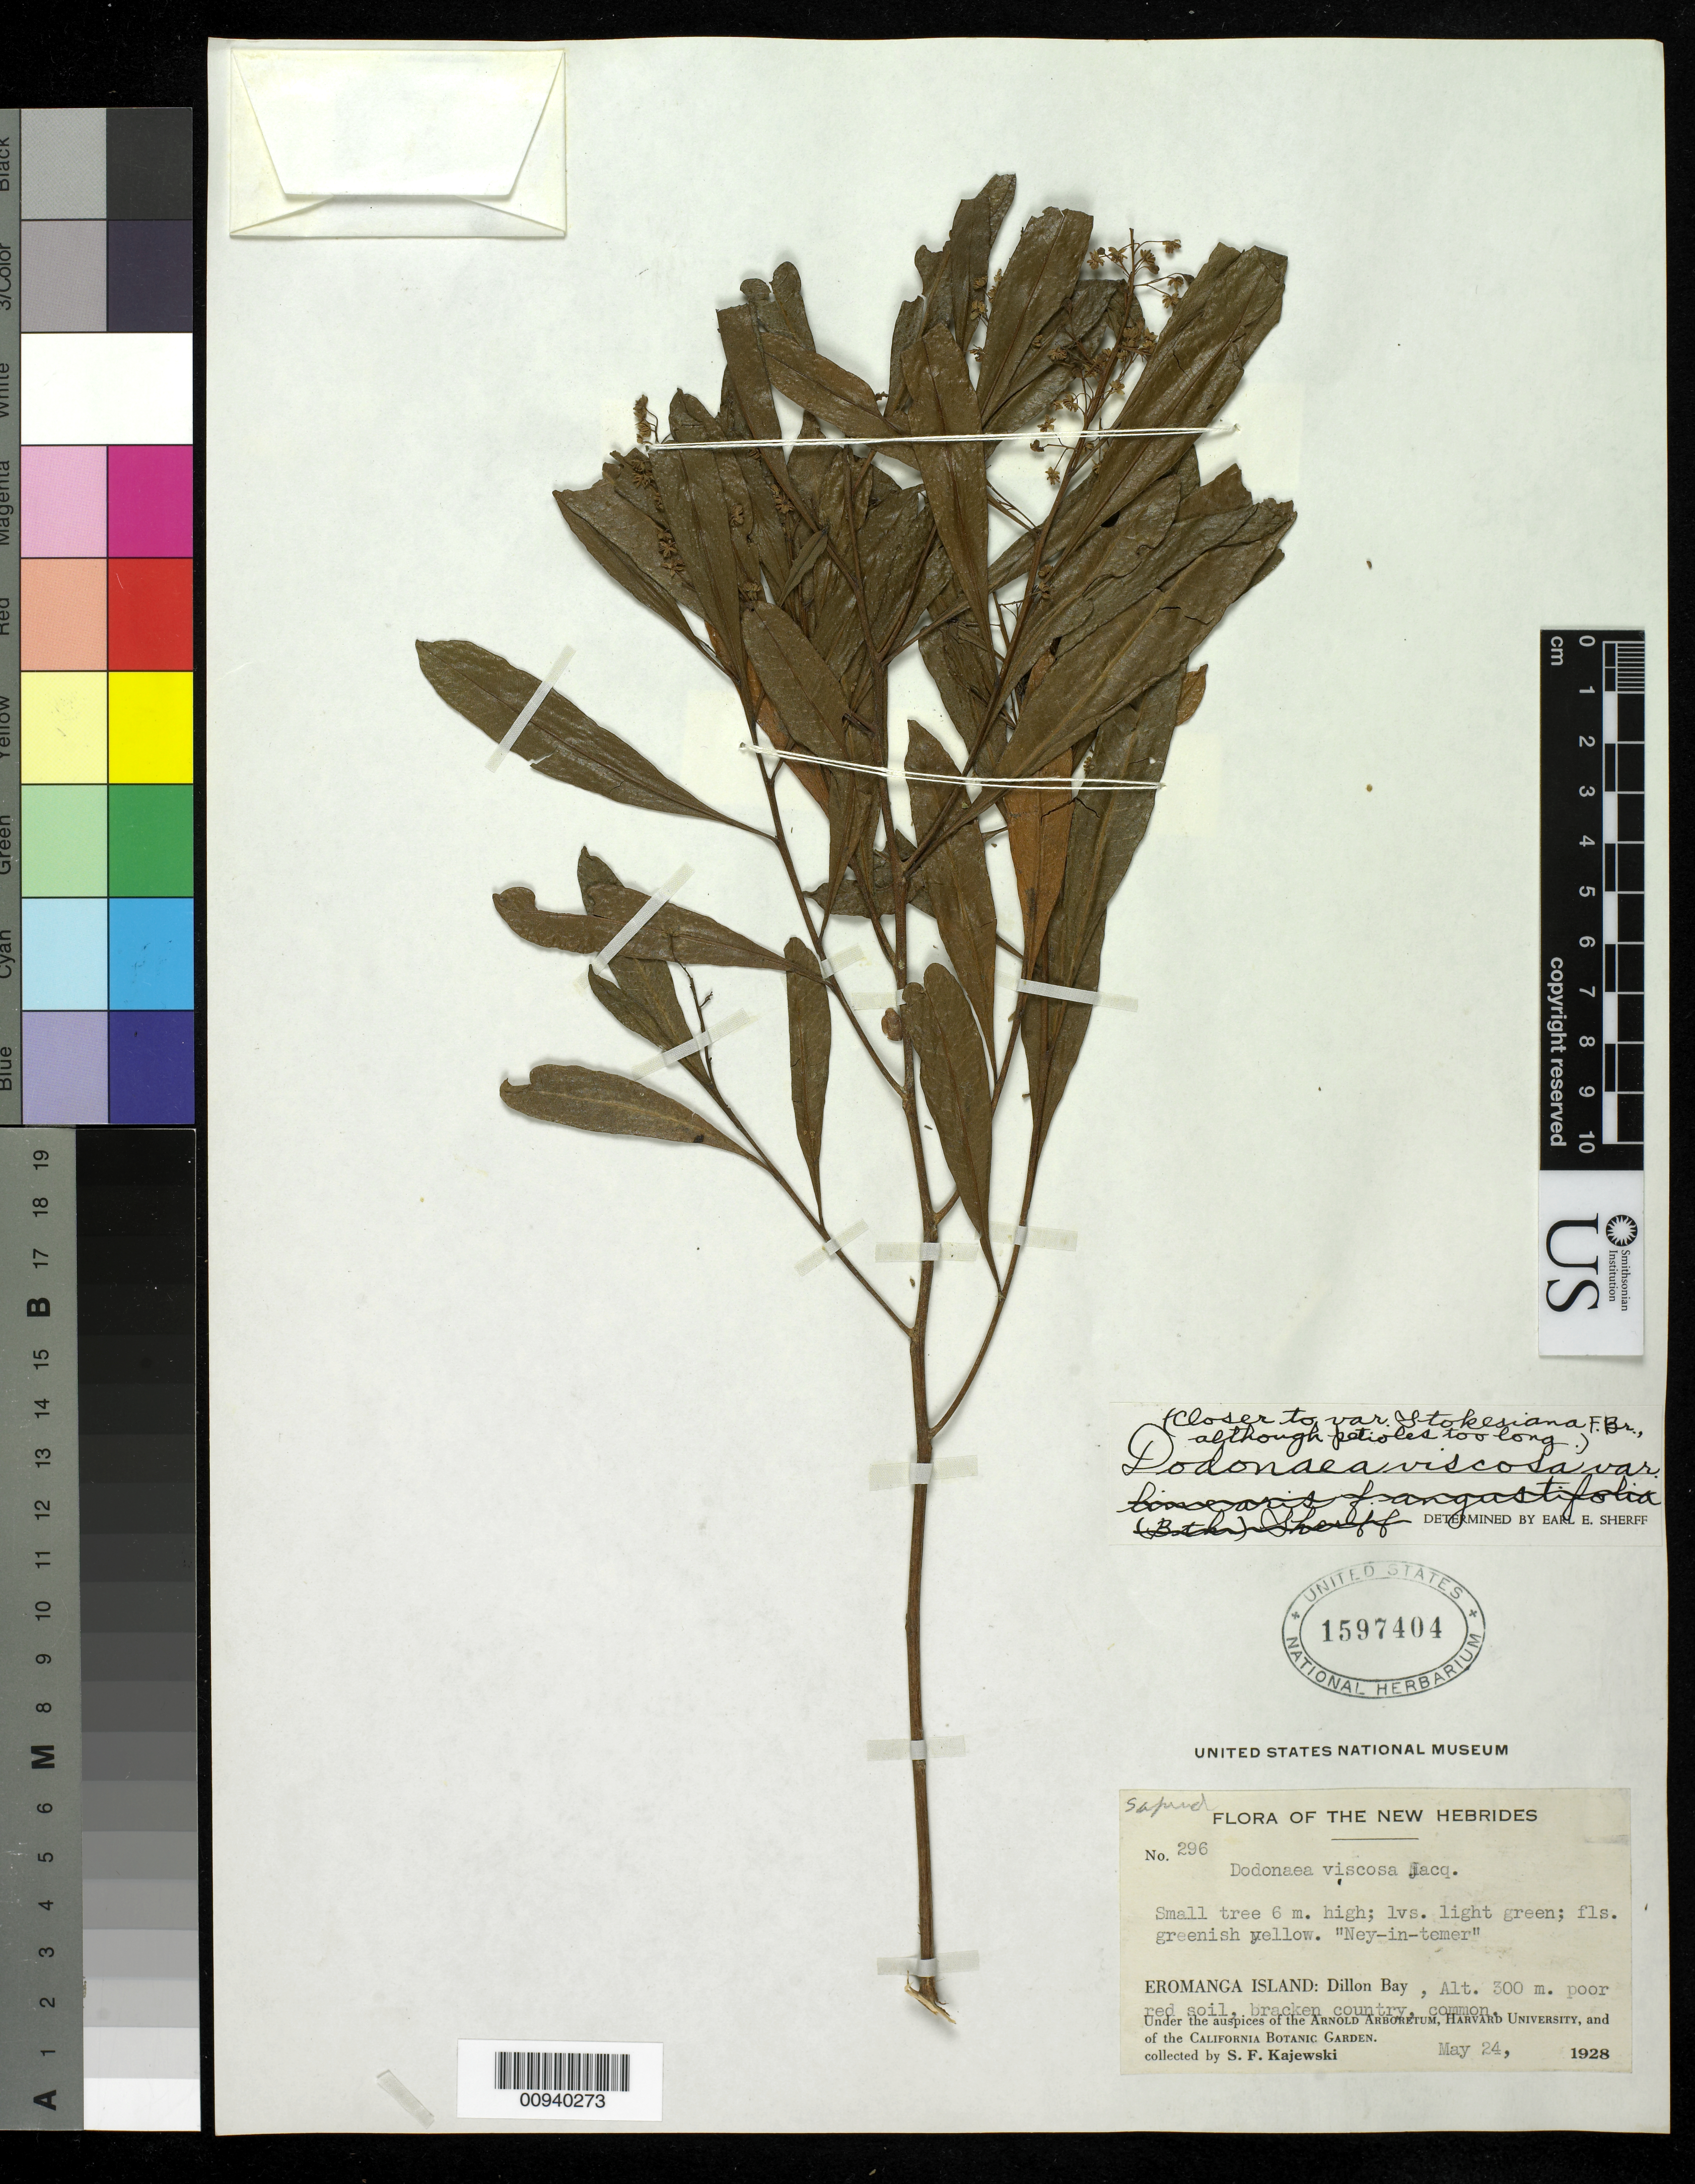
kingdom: Plantae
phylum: Tracheophyta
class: Magnoliopsida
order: Sapindales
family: Sapindaceae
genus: Dodonaea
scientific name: Dodonaea viscosa var. stokesiana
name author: F. Br.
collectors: S. Kajewski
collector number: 296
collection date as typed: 24 May 1927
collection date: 1927-05-24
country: Vanuatu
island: Erromango [Eromanga]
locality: Bracken country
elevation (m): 300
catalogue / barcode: US 1597404